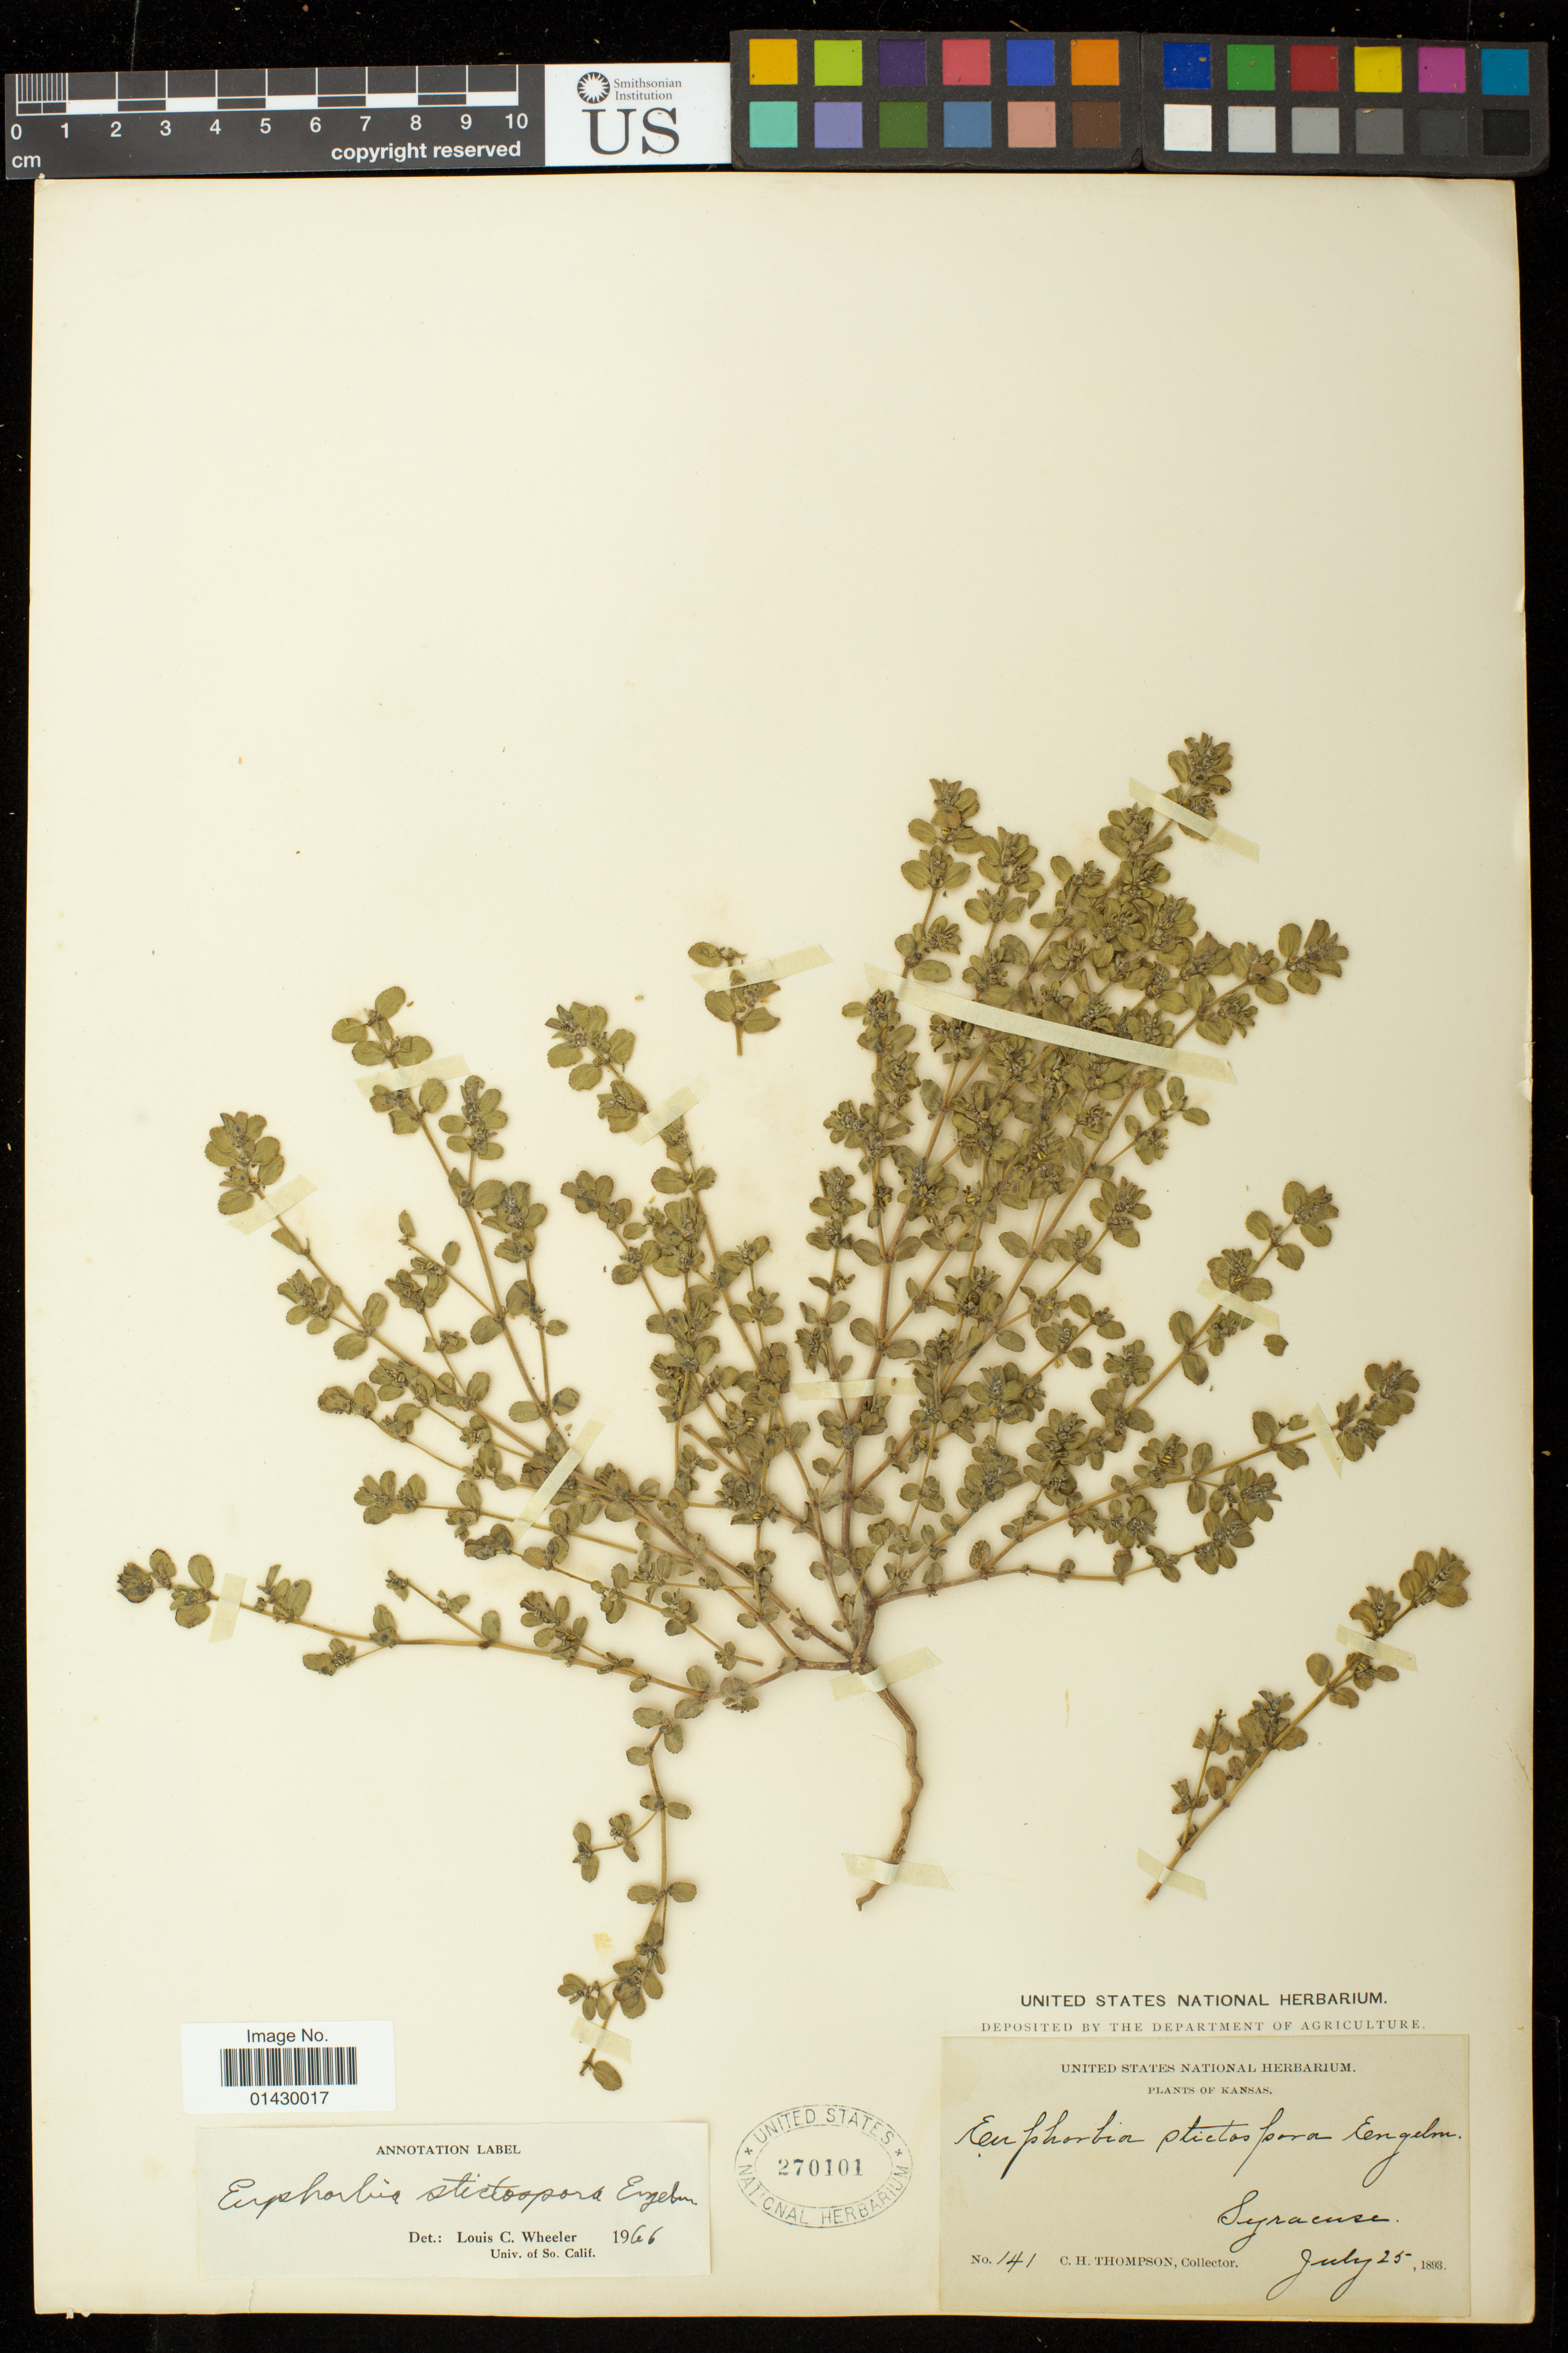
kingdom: Plantae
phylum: Tracheophyta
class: Magnoliopsida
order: Malpighiales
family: Euphorbiaceae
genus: Euphorbia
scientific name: Euphorbia stictospora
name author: Engelm.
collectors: C. H. Thompson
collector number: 141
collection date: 1893-07-25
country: United States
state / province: Kansas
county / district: Hamilton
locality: Syracuse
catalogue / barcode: US 270101